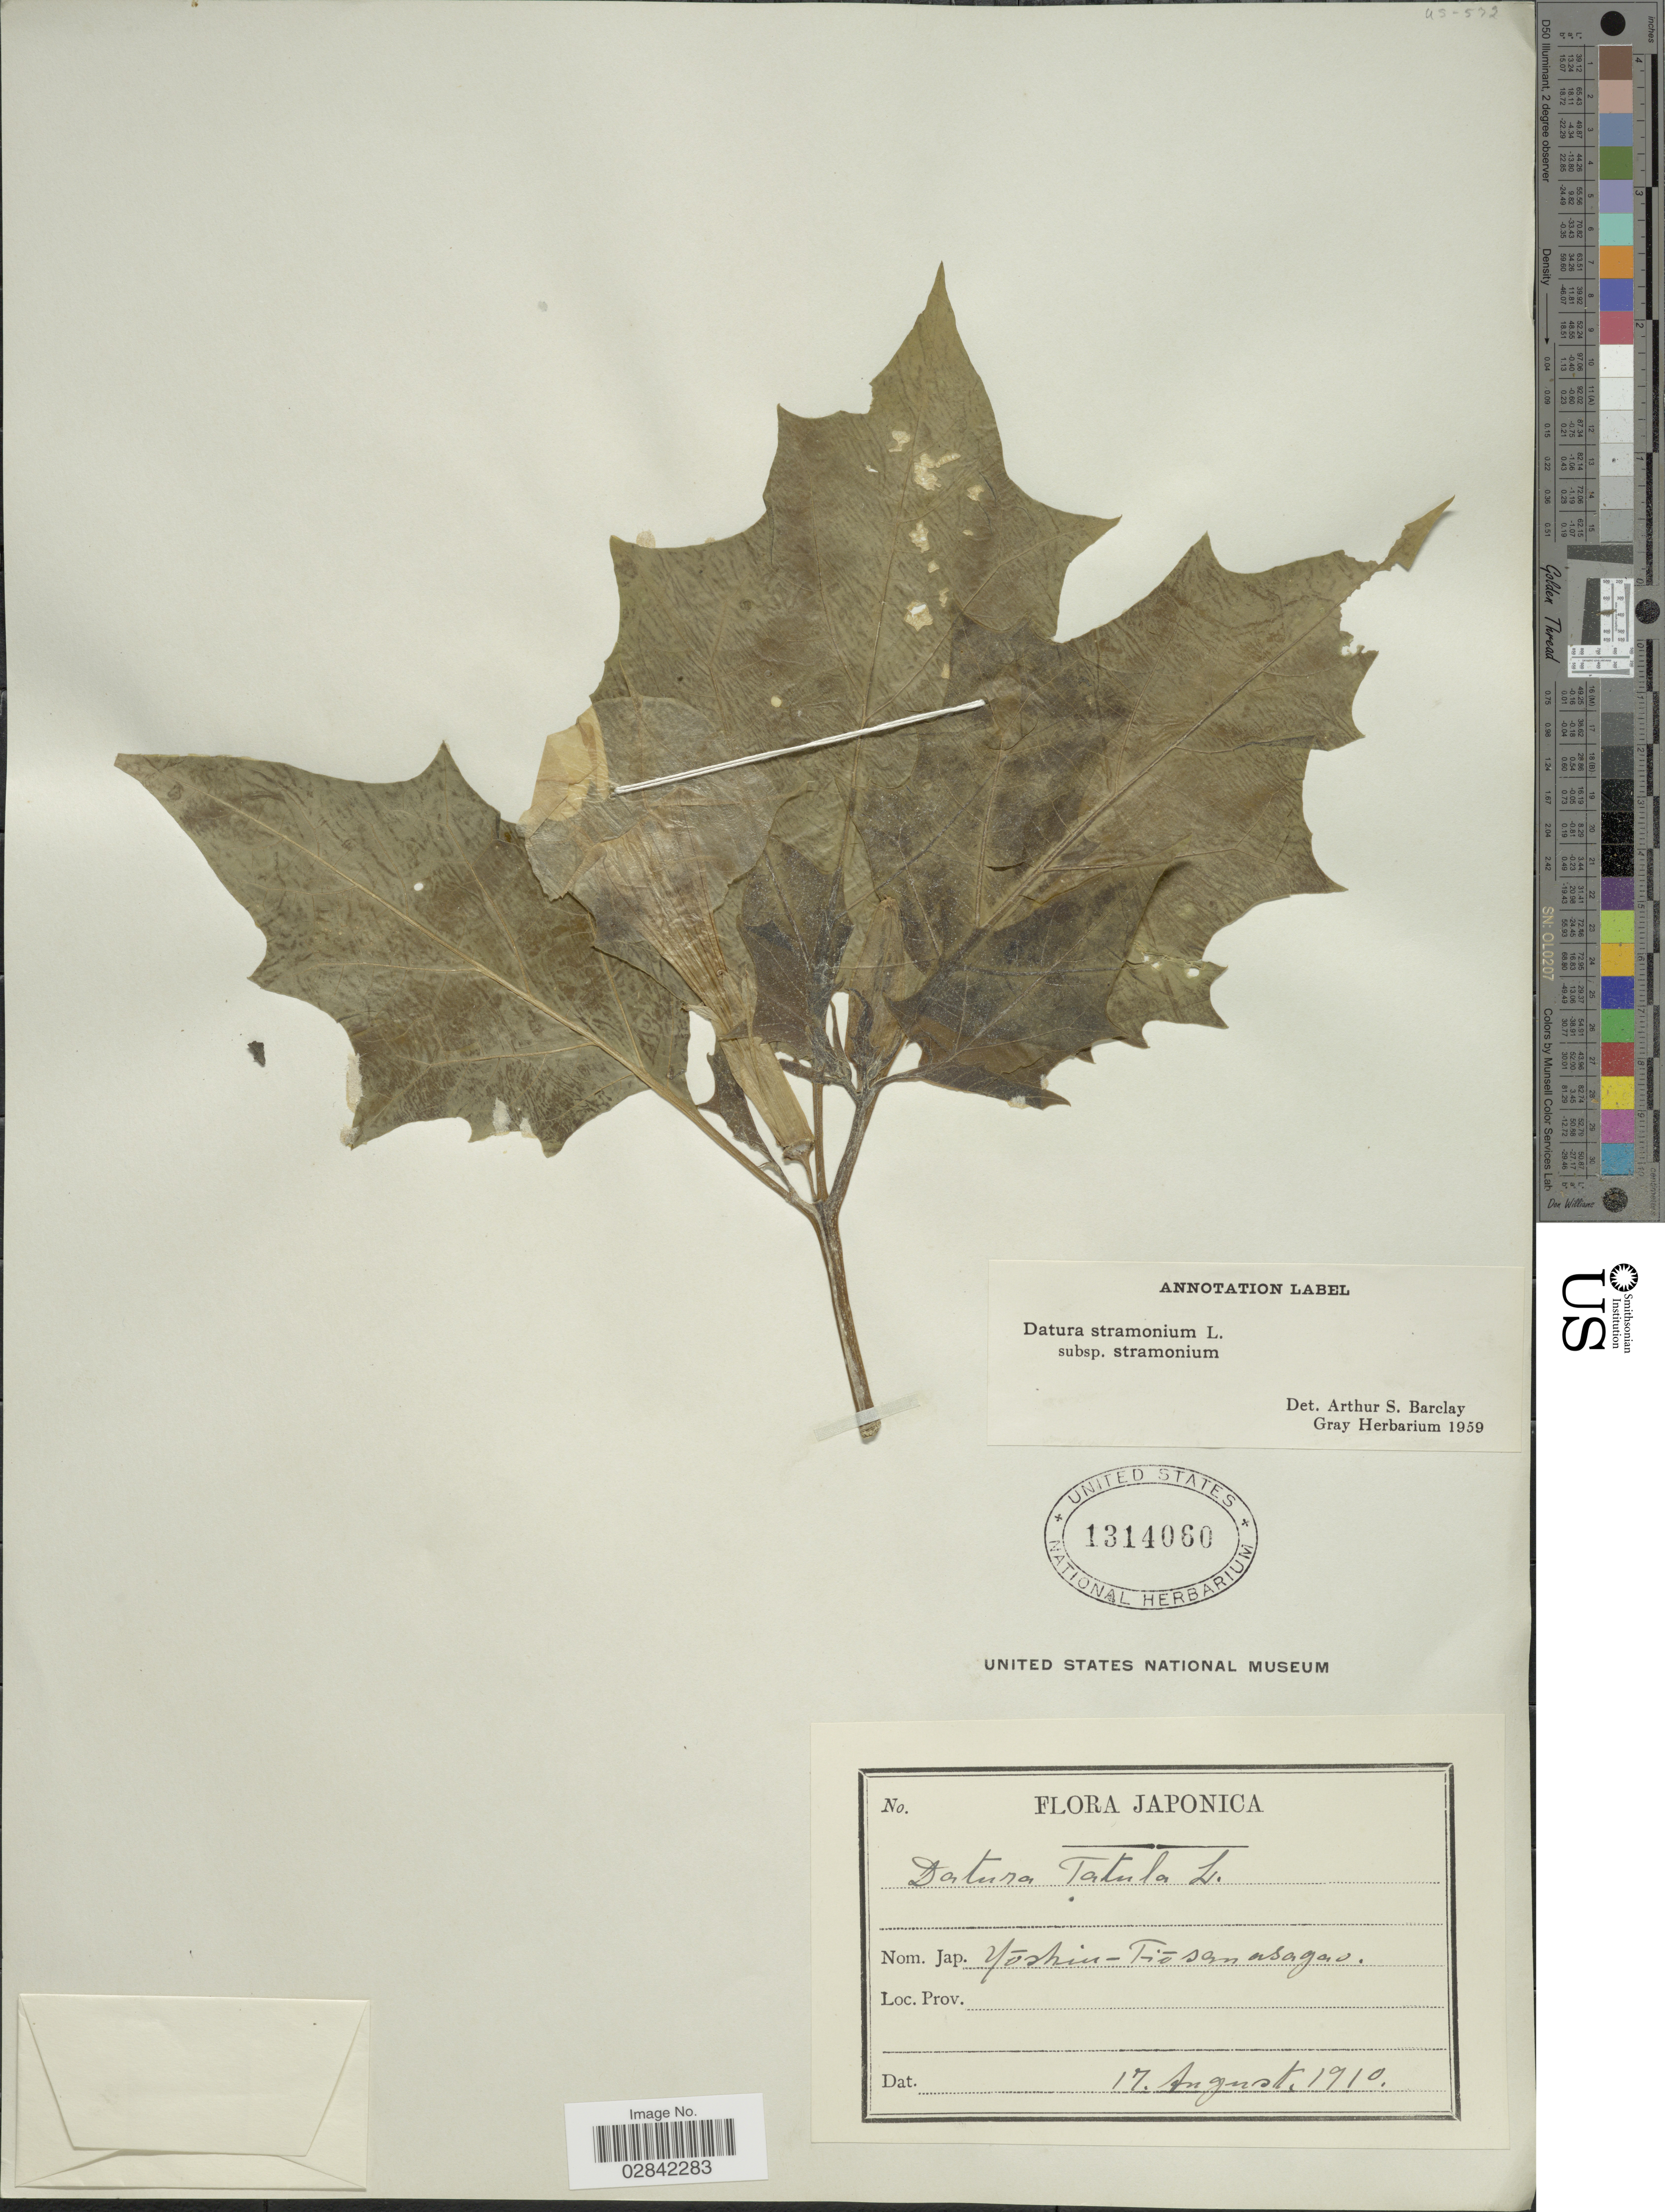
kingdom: Plantae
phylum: Tracheophyta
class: Magnoliopsida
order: Solanales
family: Solanaceae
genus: Datura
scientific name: Datura stramonium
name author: L.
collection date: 1910-08-17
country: Japan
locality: Japonica.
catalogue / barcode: US 1314060